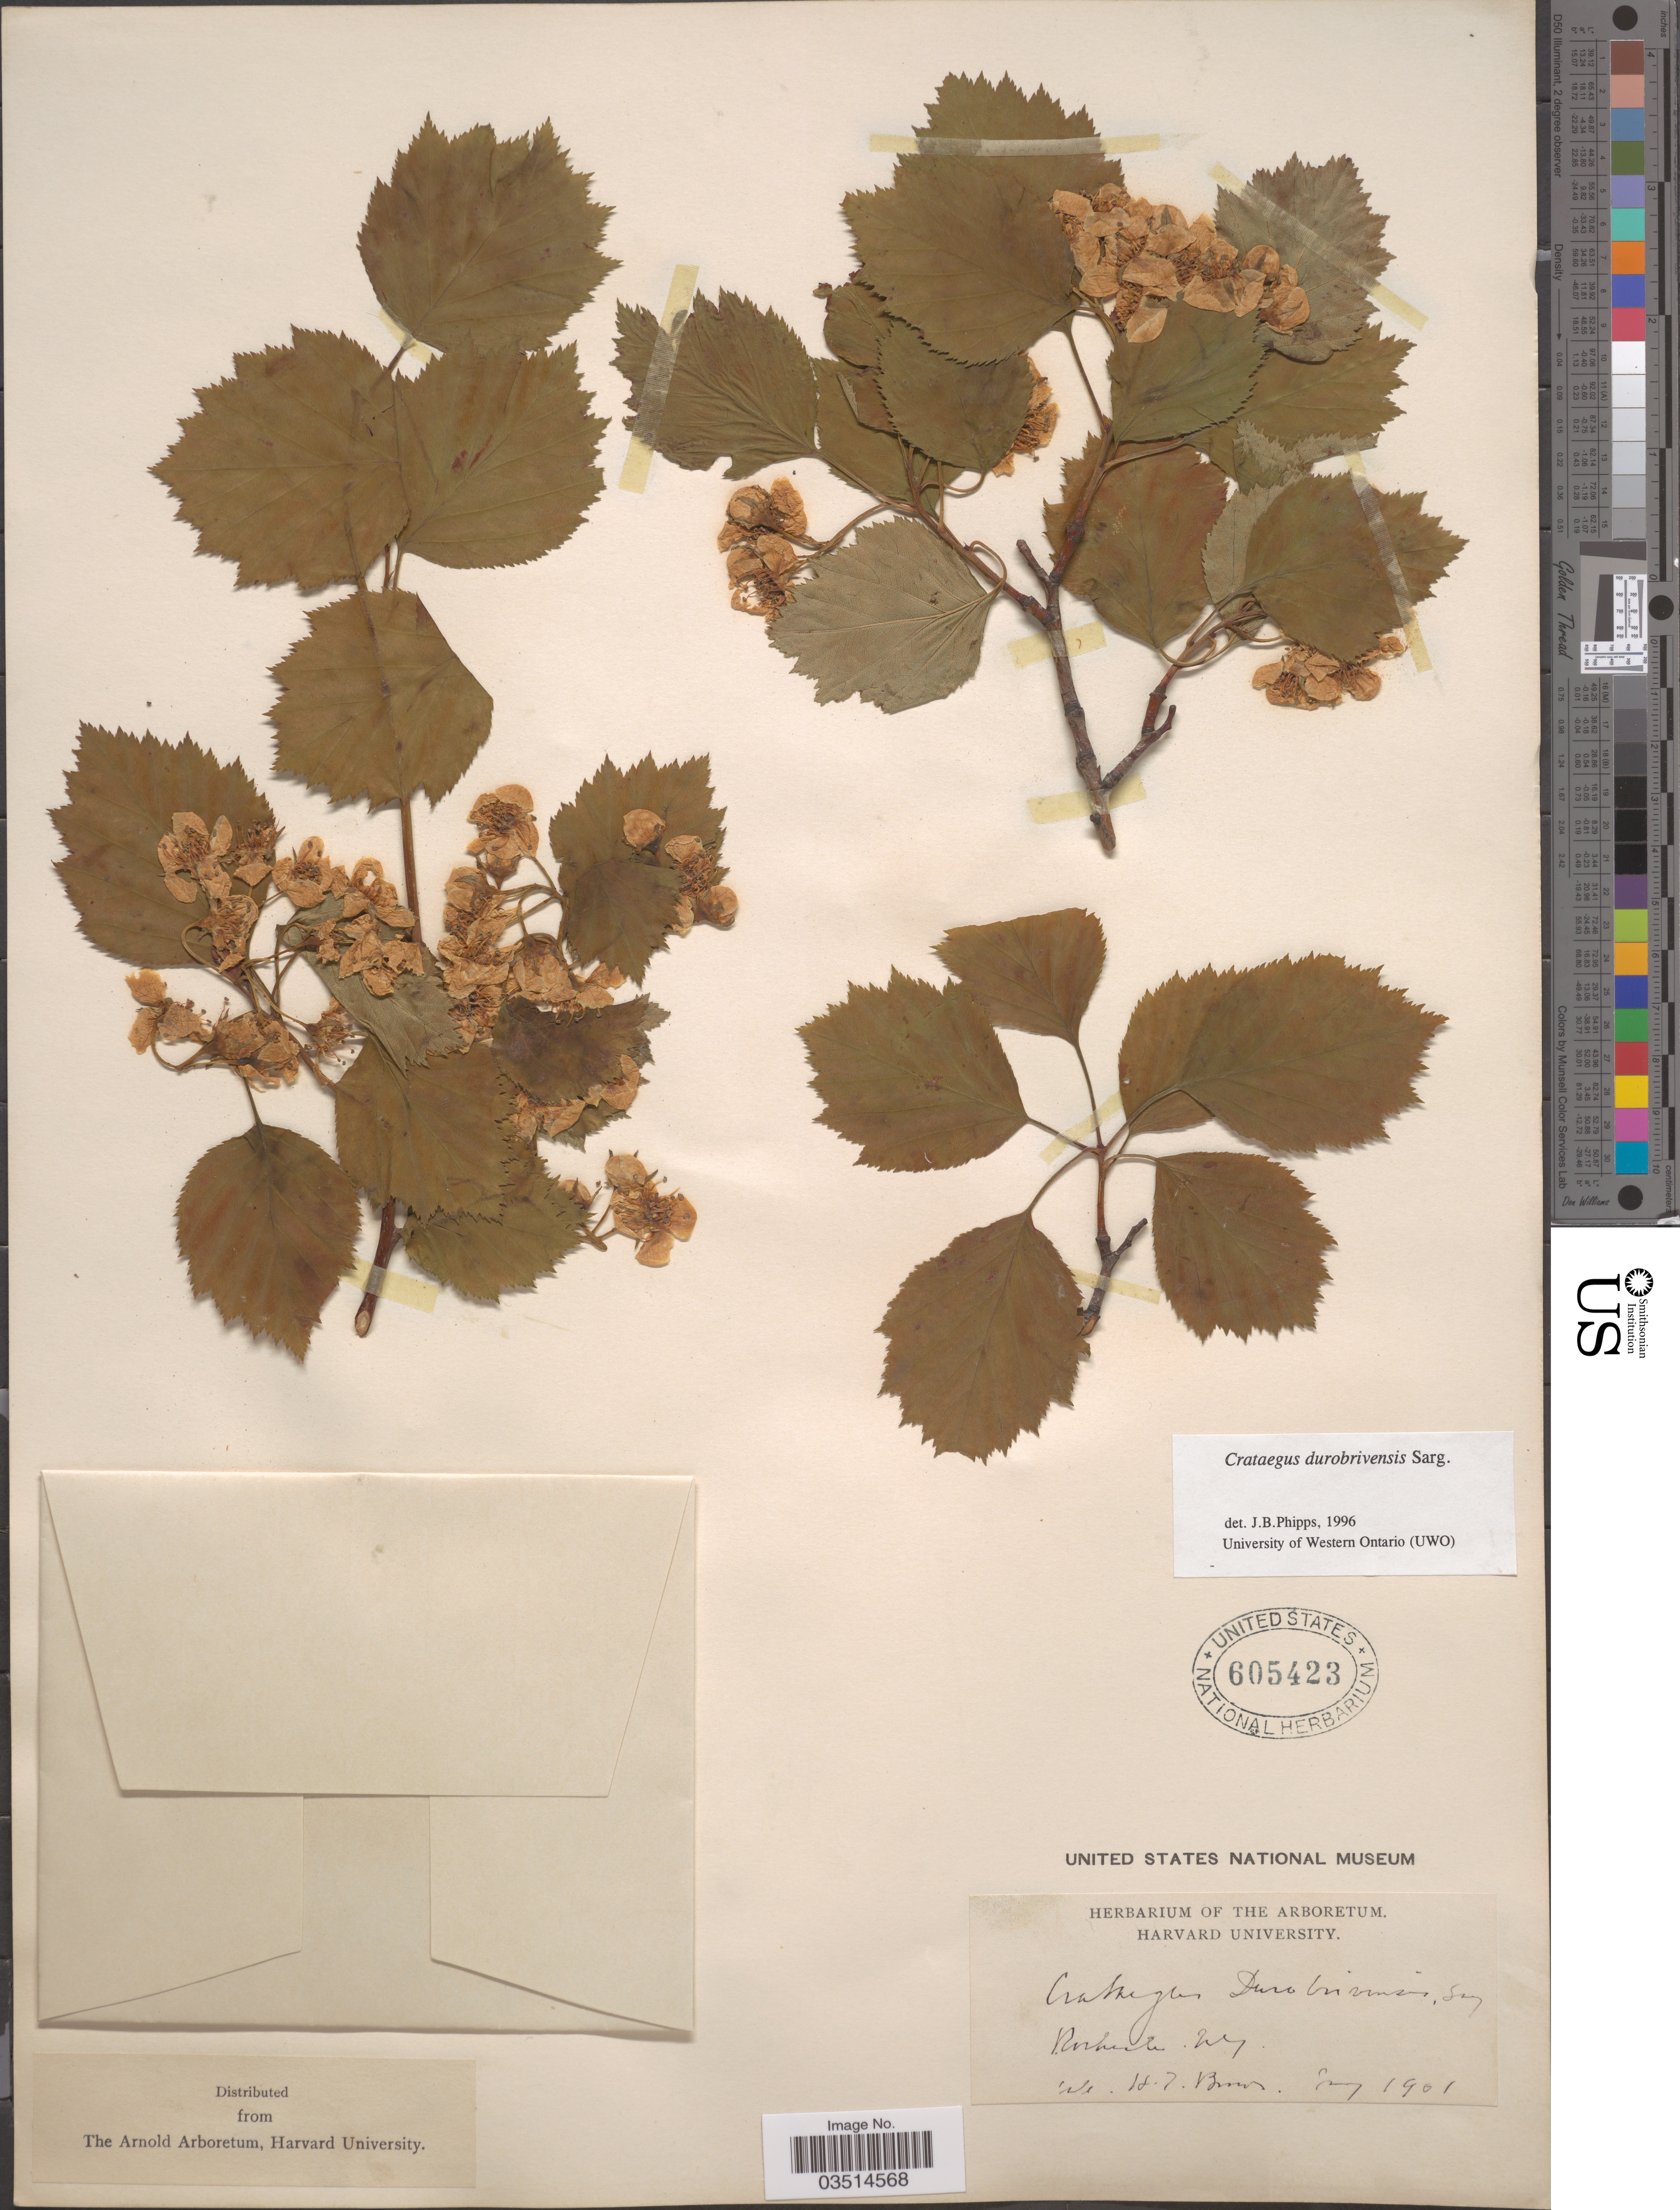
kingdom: Plantae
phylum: Tracheophyta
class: Magnoliopsida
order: Rosales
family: Rosaceae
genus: Crataegus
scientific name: Crataegus durobrivensis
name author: Sarg.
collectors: H. T. Brown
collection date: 1901-06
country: United States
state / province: New York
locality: Rochelle.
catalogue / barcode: US 605423